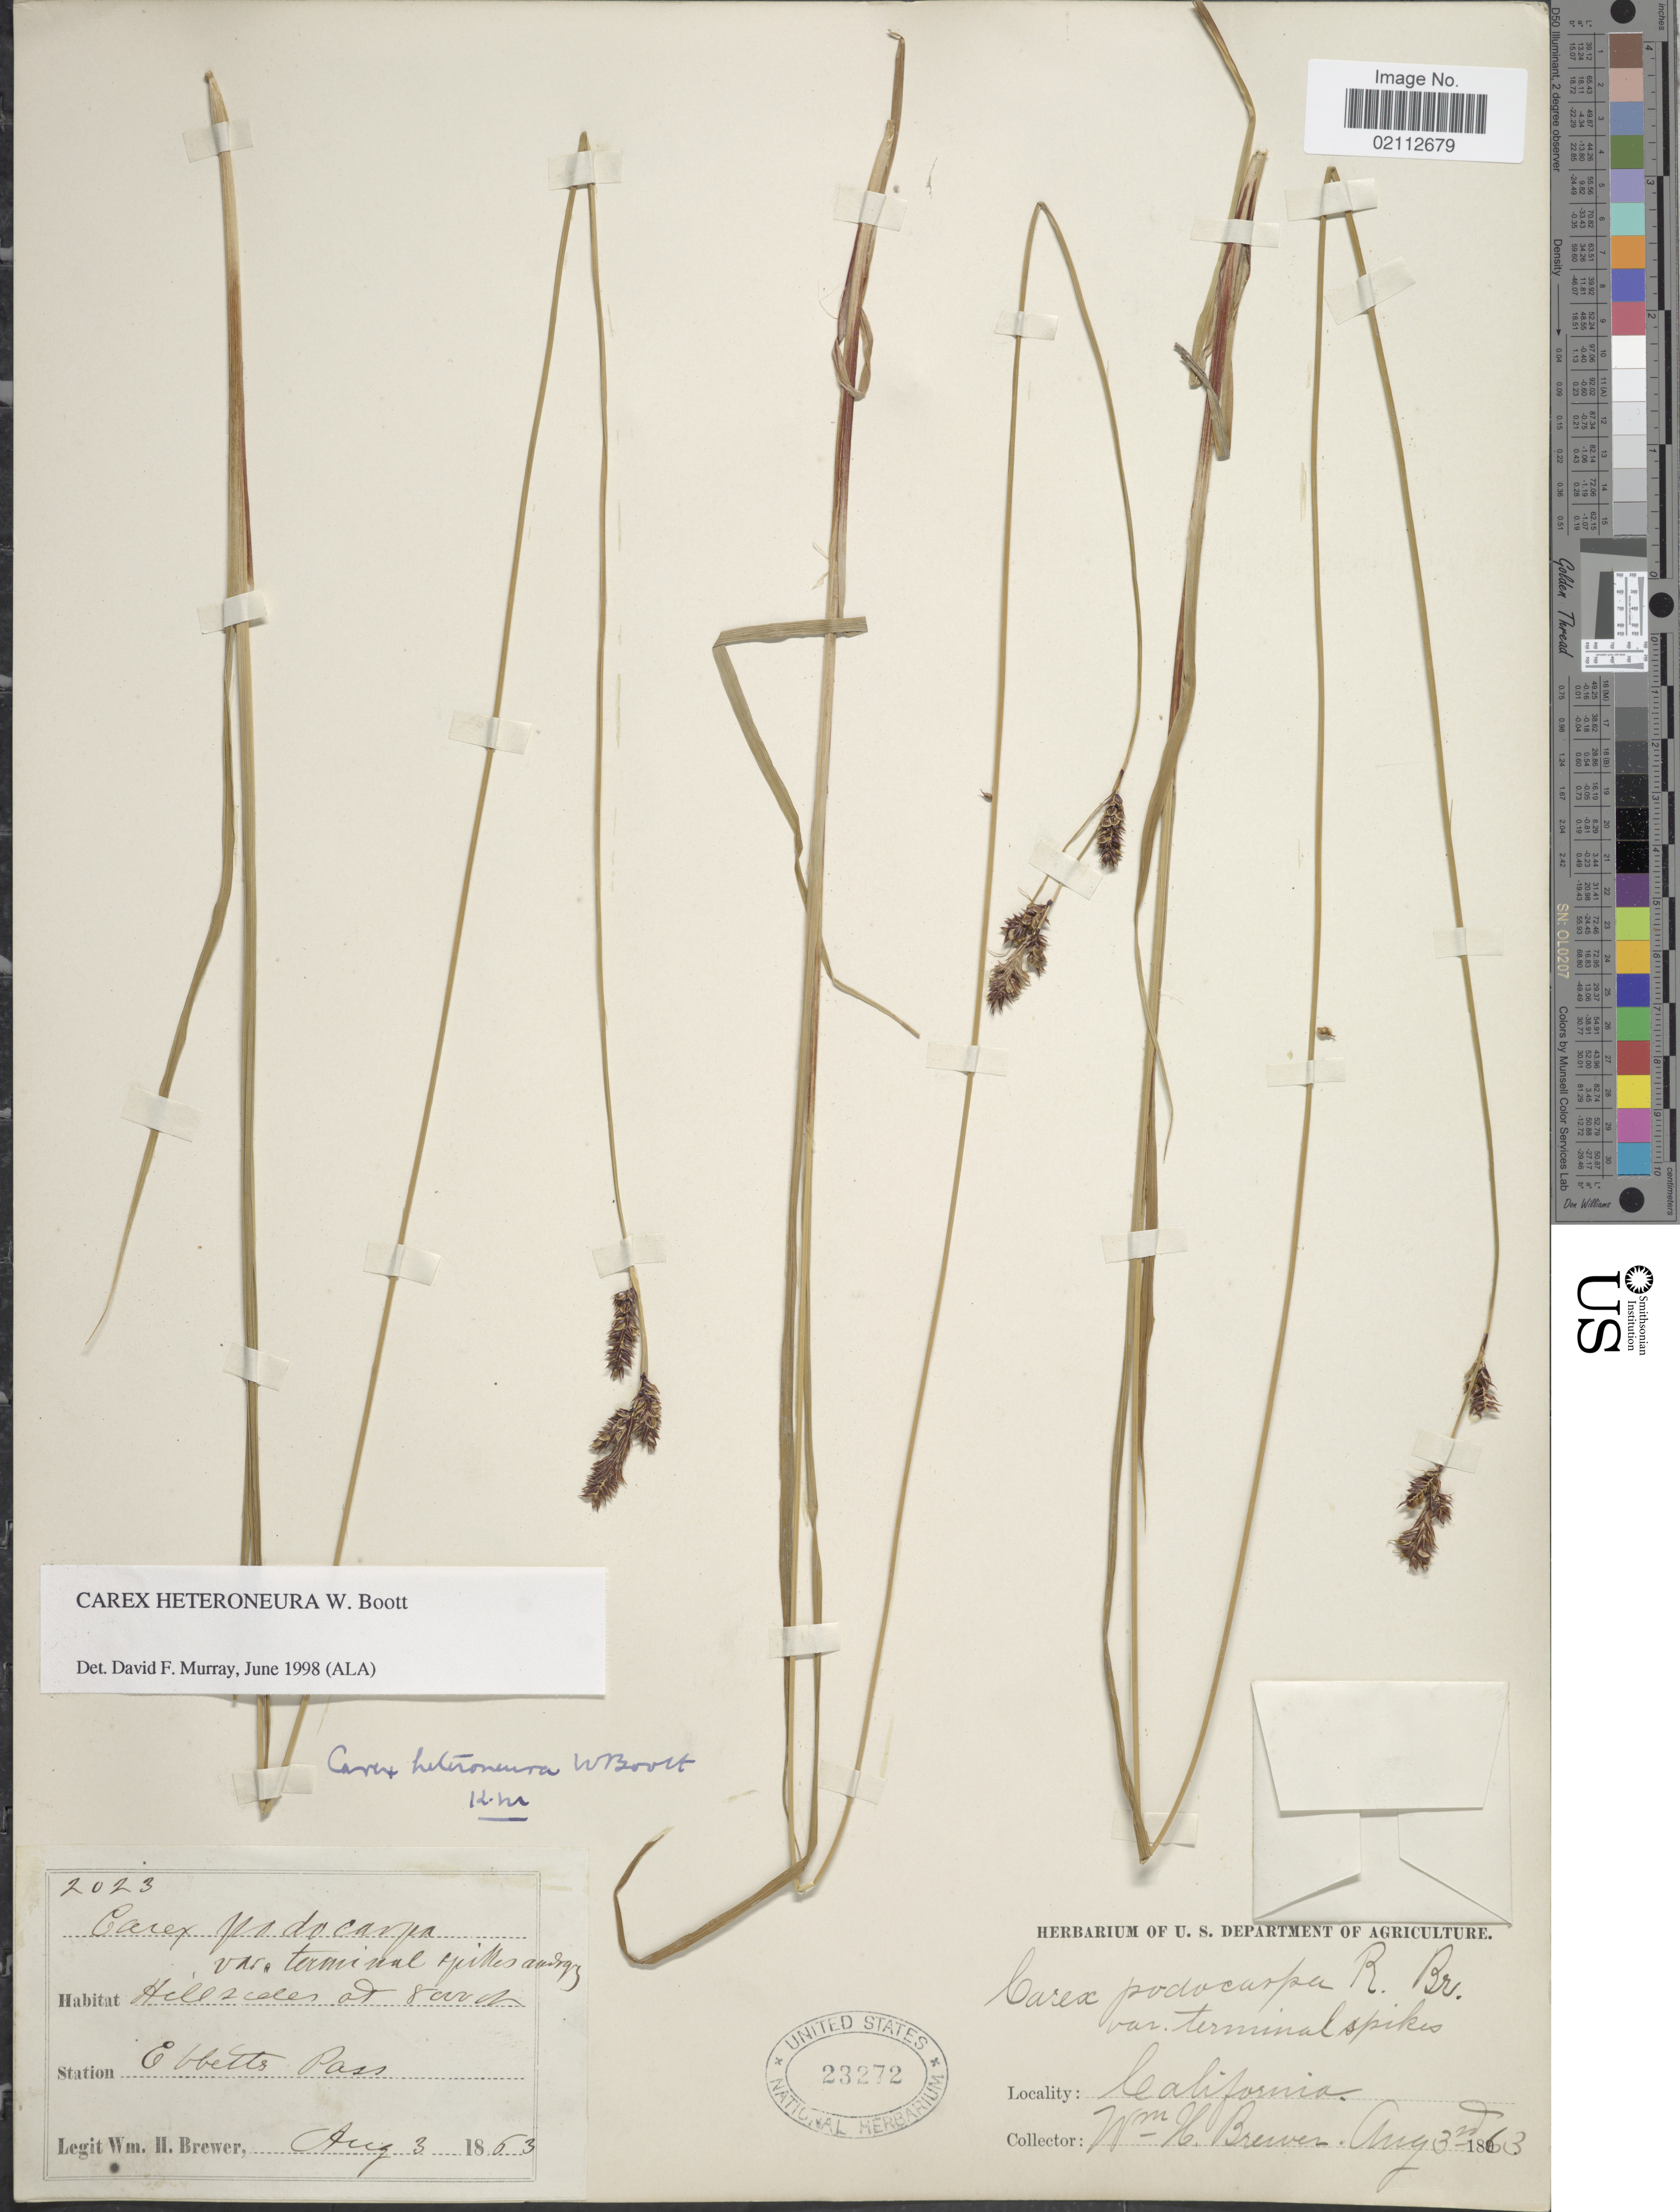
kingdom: Plantae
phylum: Tracheophyta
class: Liliopsida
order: Poales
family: Cyperaceae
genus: Carex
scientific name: Carex heteroneura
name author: S. Watson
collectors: W. H. Brewer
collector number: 2023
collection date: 1863-08-03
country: United States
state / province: California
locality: Ebbetts Pass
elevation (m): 2438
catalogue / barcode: US 23272